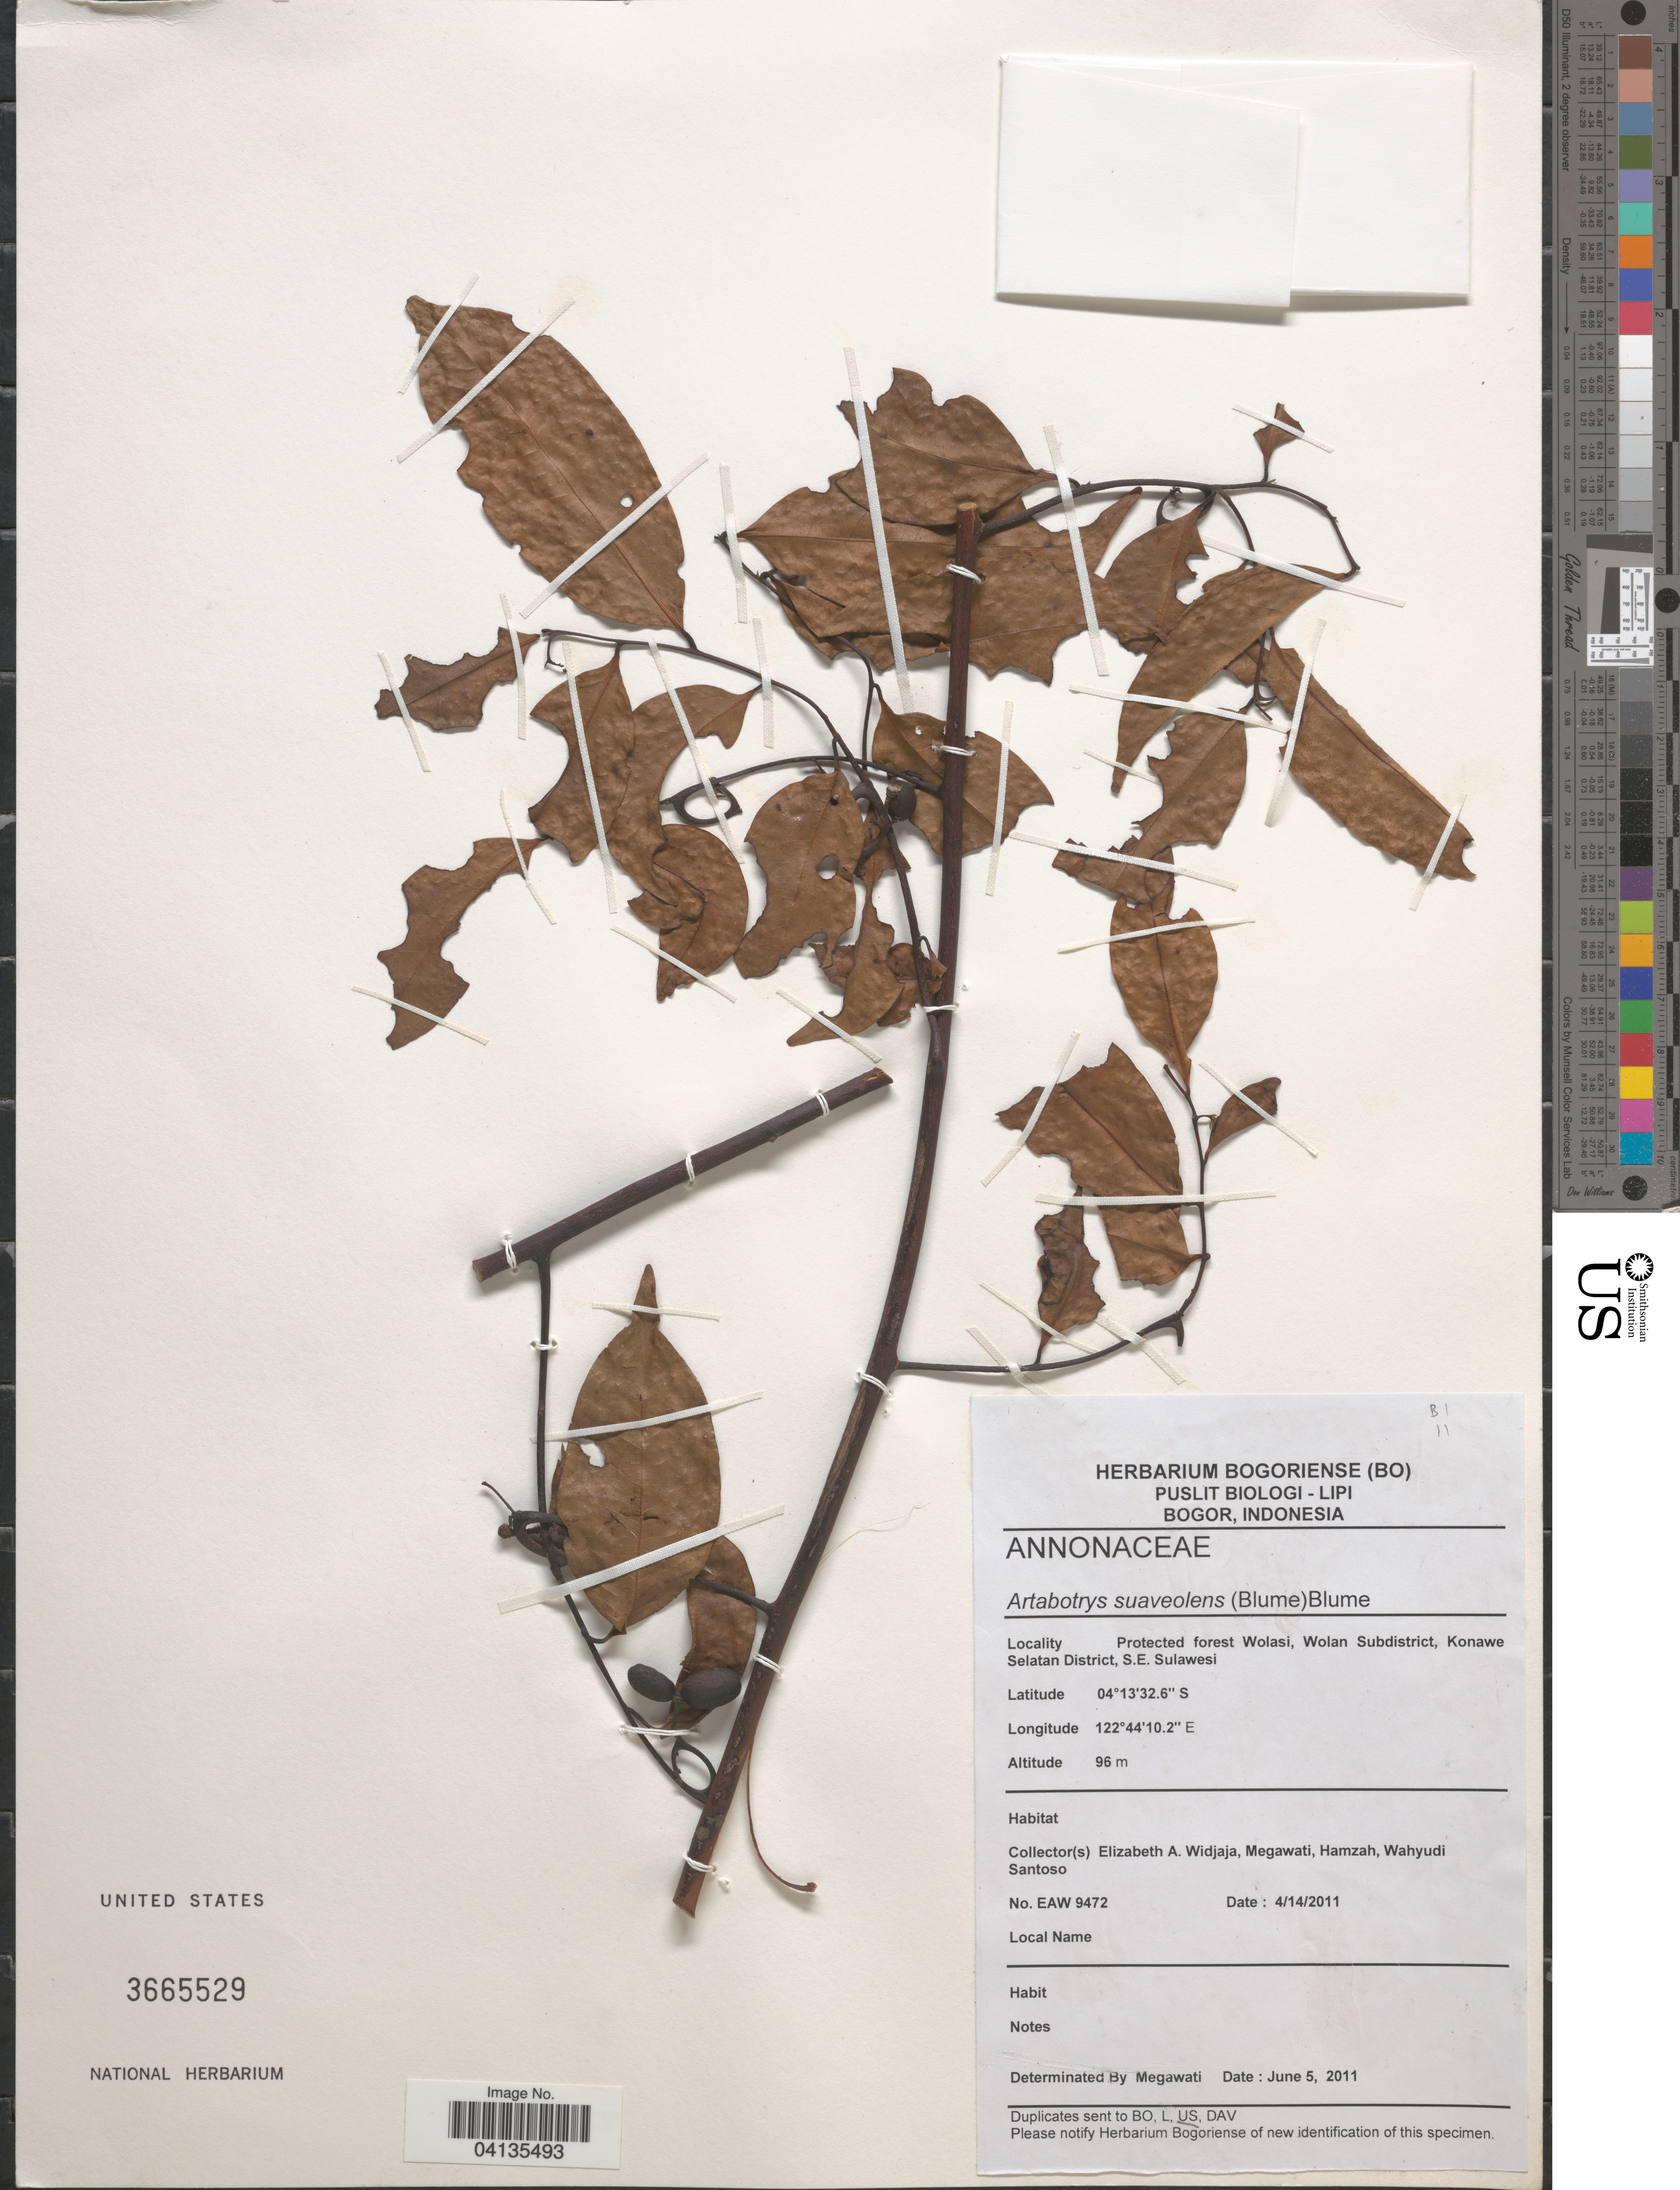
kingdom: Plantae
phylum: Tracheophyta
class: Magnoliopsida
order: Magnoliales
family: Annonaceae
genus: Artabotrys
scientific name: Artabotrys suaveolens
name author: (Blume) Blume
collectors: E. A. Widjaja, -. Megawati, -. Hamzah & W. Santoso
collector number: EAW9472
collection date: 2011-04-14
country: Indonesia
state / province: Sulawesi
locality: Protected forest Wolasi, Wolan Subdistrict, Konawe Selatan District, S.E. Sulawesi.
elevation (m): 96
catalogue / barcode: US 3665529